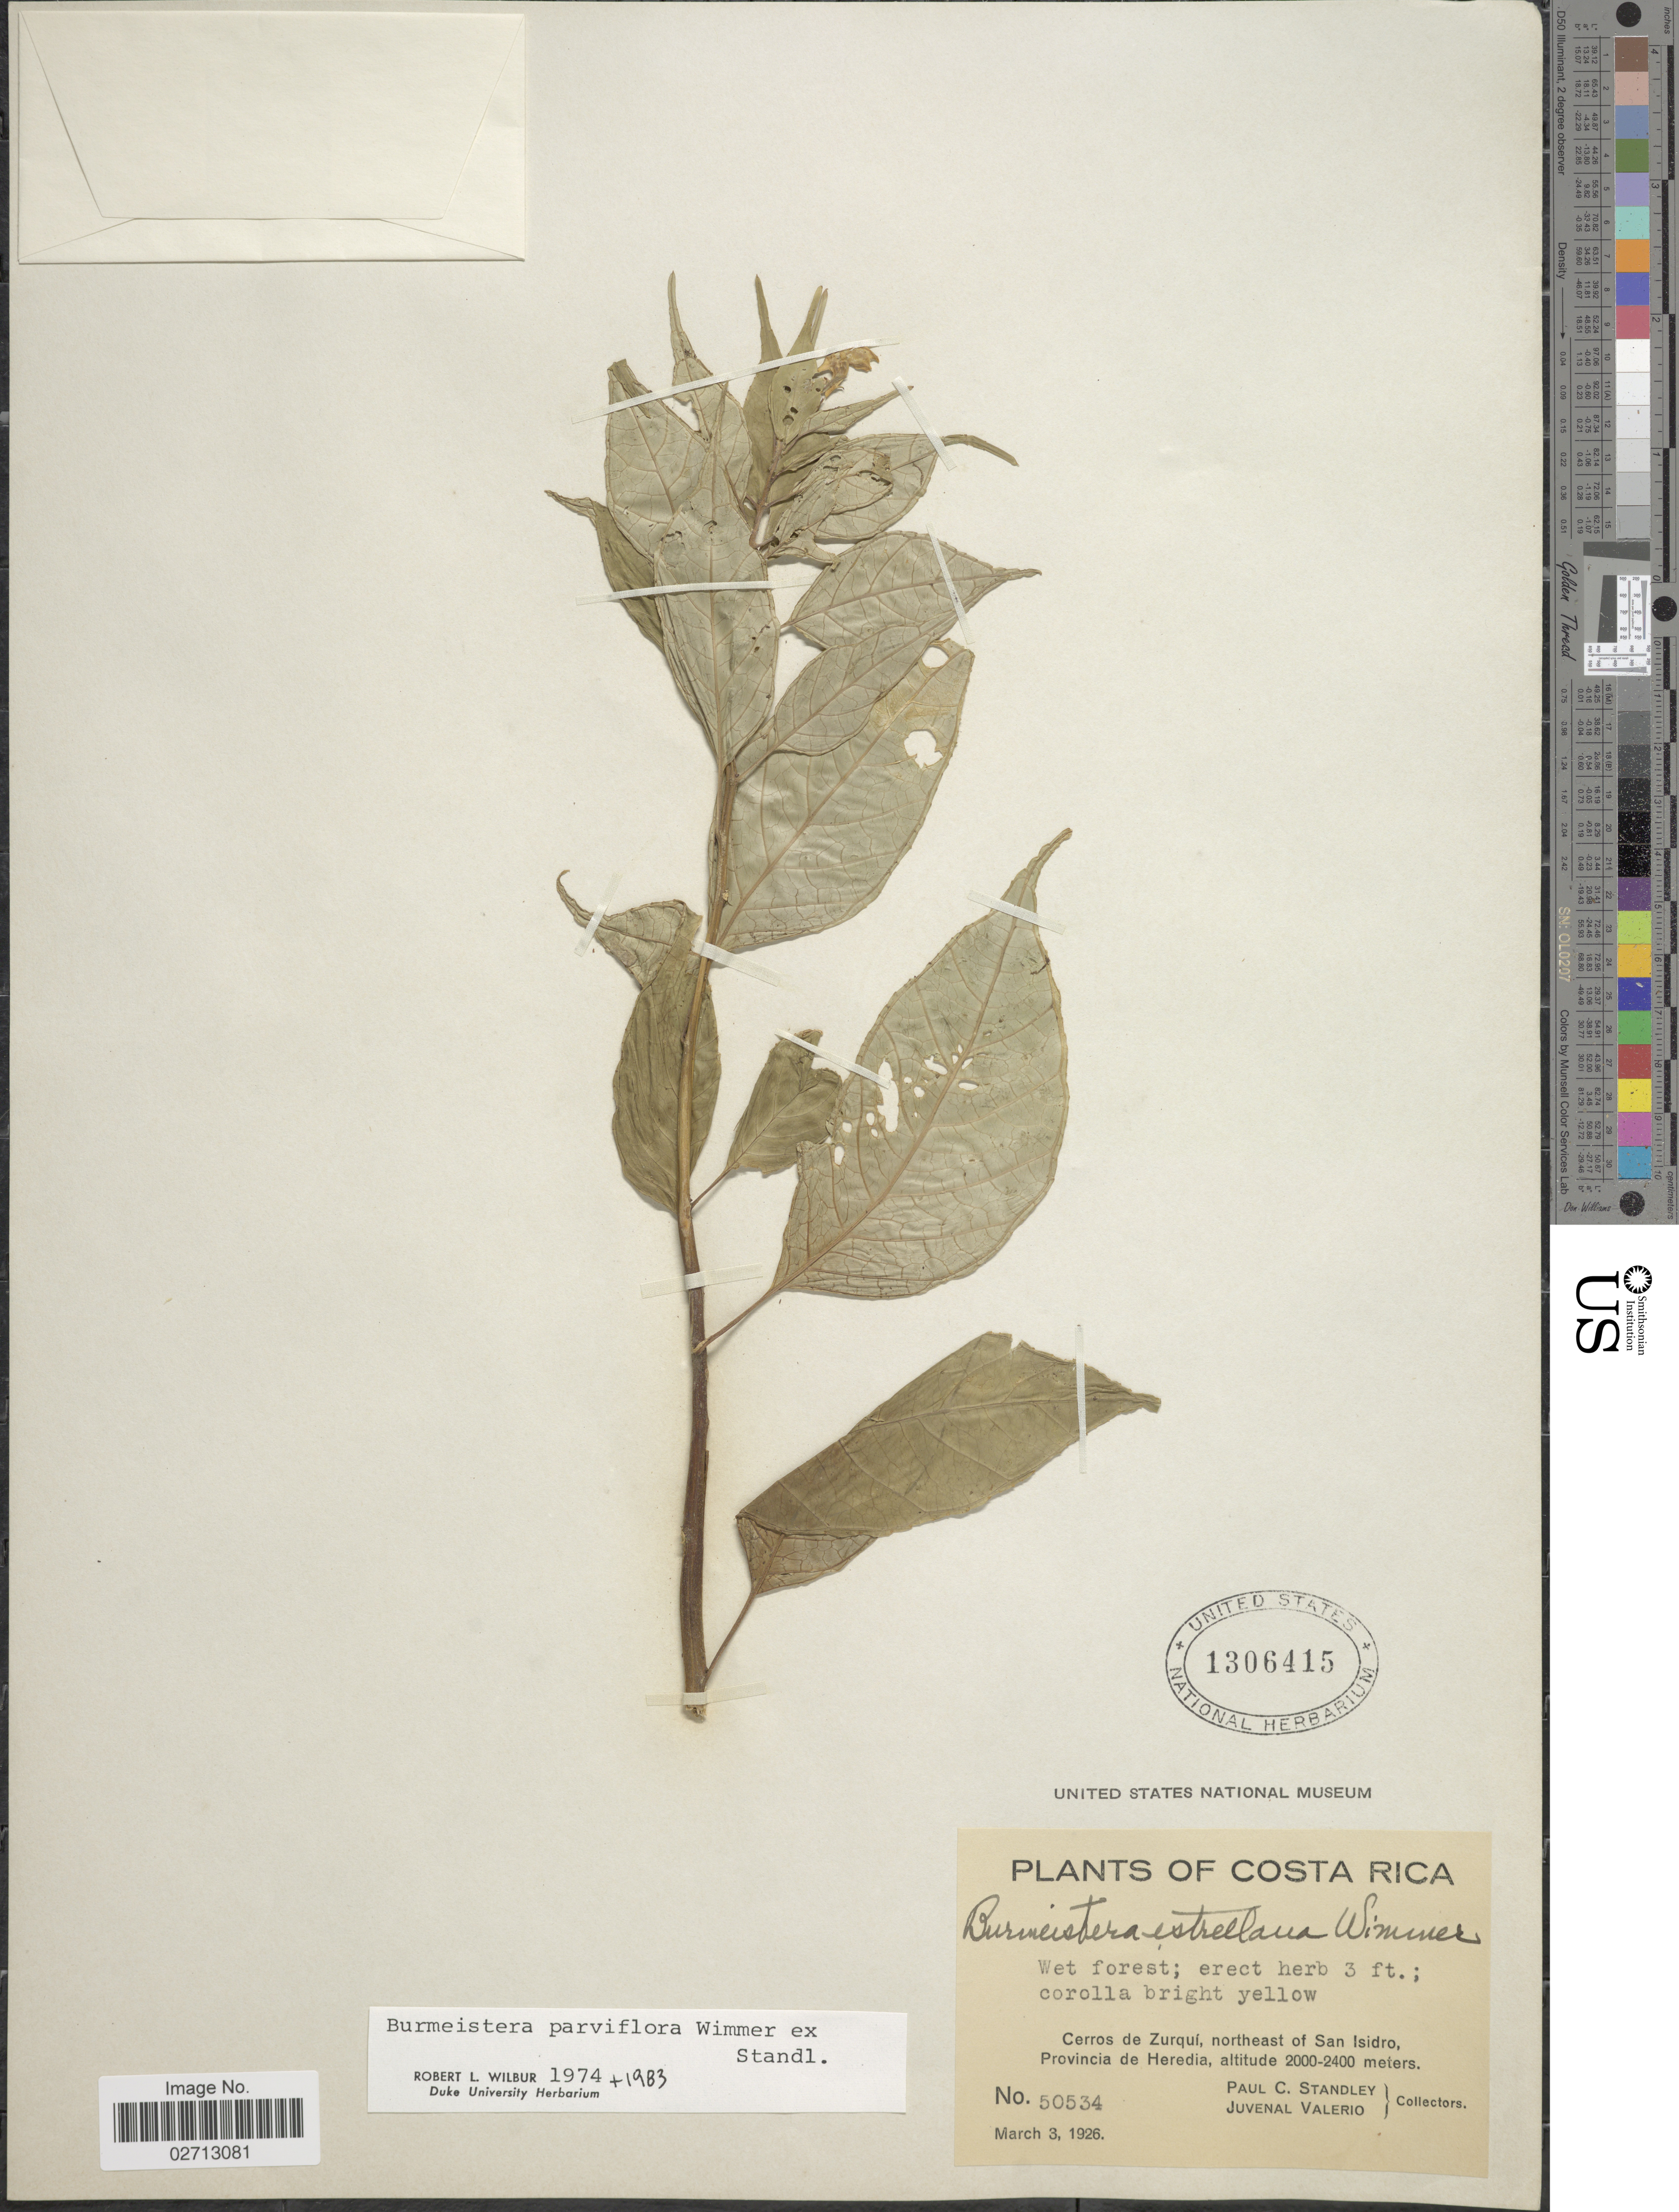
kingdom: Plantae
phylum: Tracheophyta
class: Magnoliopsida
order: Asterales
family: Campanulaceae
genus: Burmeistera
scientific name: Burmeistera parviflora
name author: E. Wimm. ex Standl.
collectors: P. C. Standley & J. Valerio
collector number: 50534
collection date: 1926-03-03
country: Costa Rica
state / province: Heredia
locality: Cerros de Zurqui, northeast of San Isidro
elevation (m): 2000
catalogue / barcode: US 1306415